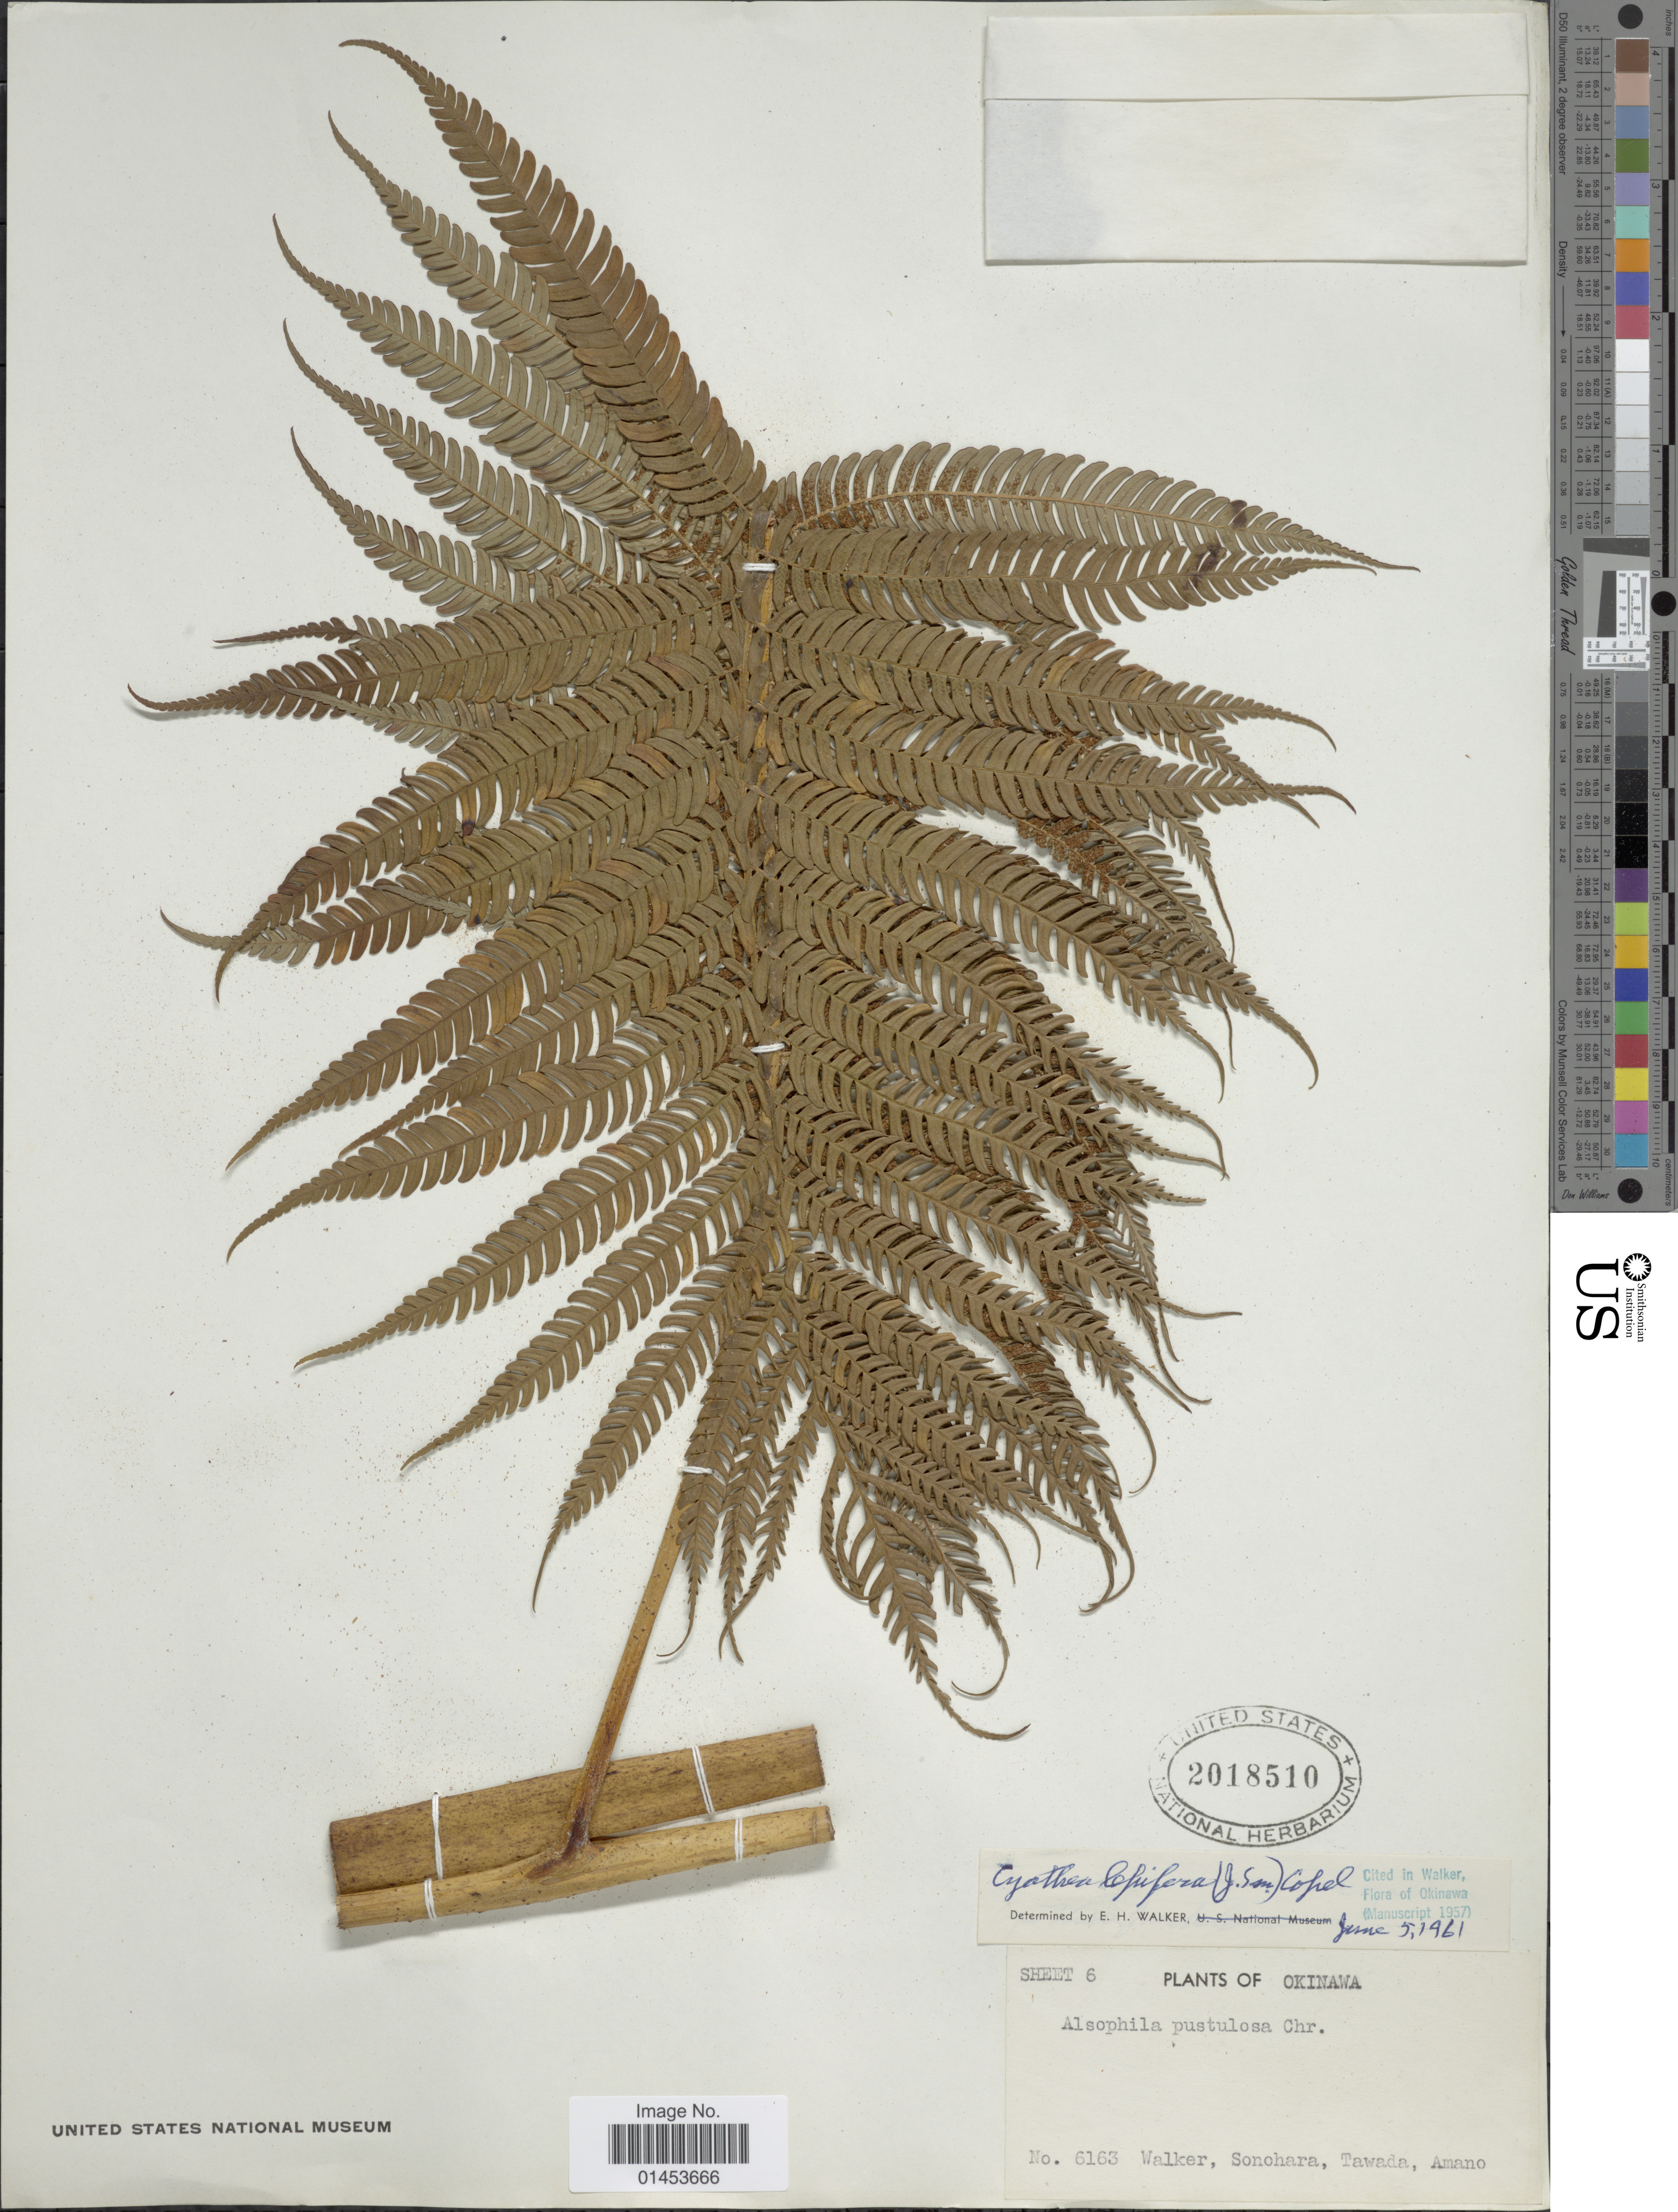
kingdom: Plantae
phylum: Tracheophyta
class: Polypodiopsida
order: Cyatheales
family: Cyatheaceae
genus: Cyathea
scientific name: Cyathea lepifera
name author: (J. Sm.) Copel.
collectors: -. Walker, -. Sonohara, Tawada & Amano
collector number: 6163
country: Japan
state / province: Okinawa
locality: Okinawa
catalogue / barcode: US 2018510